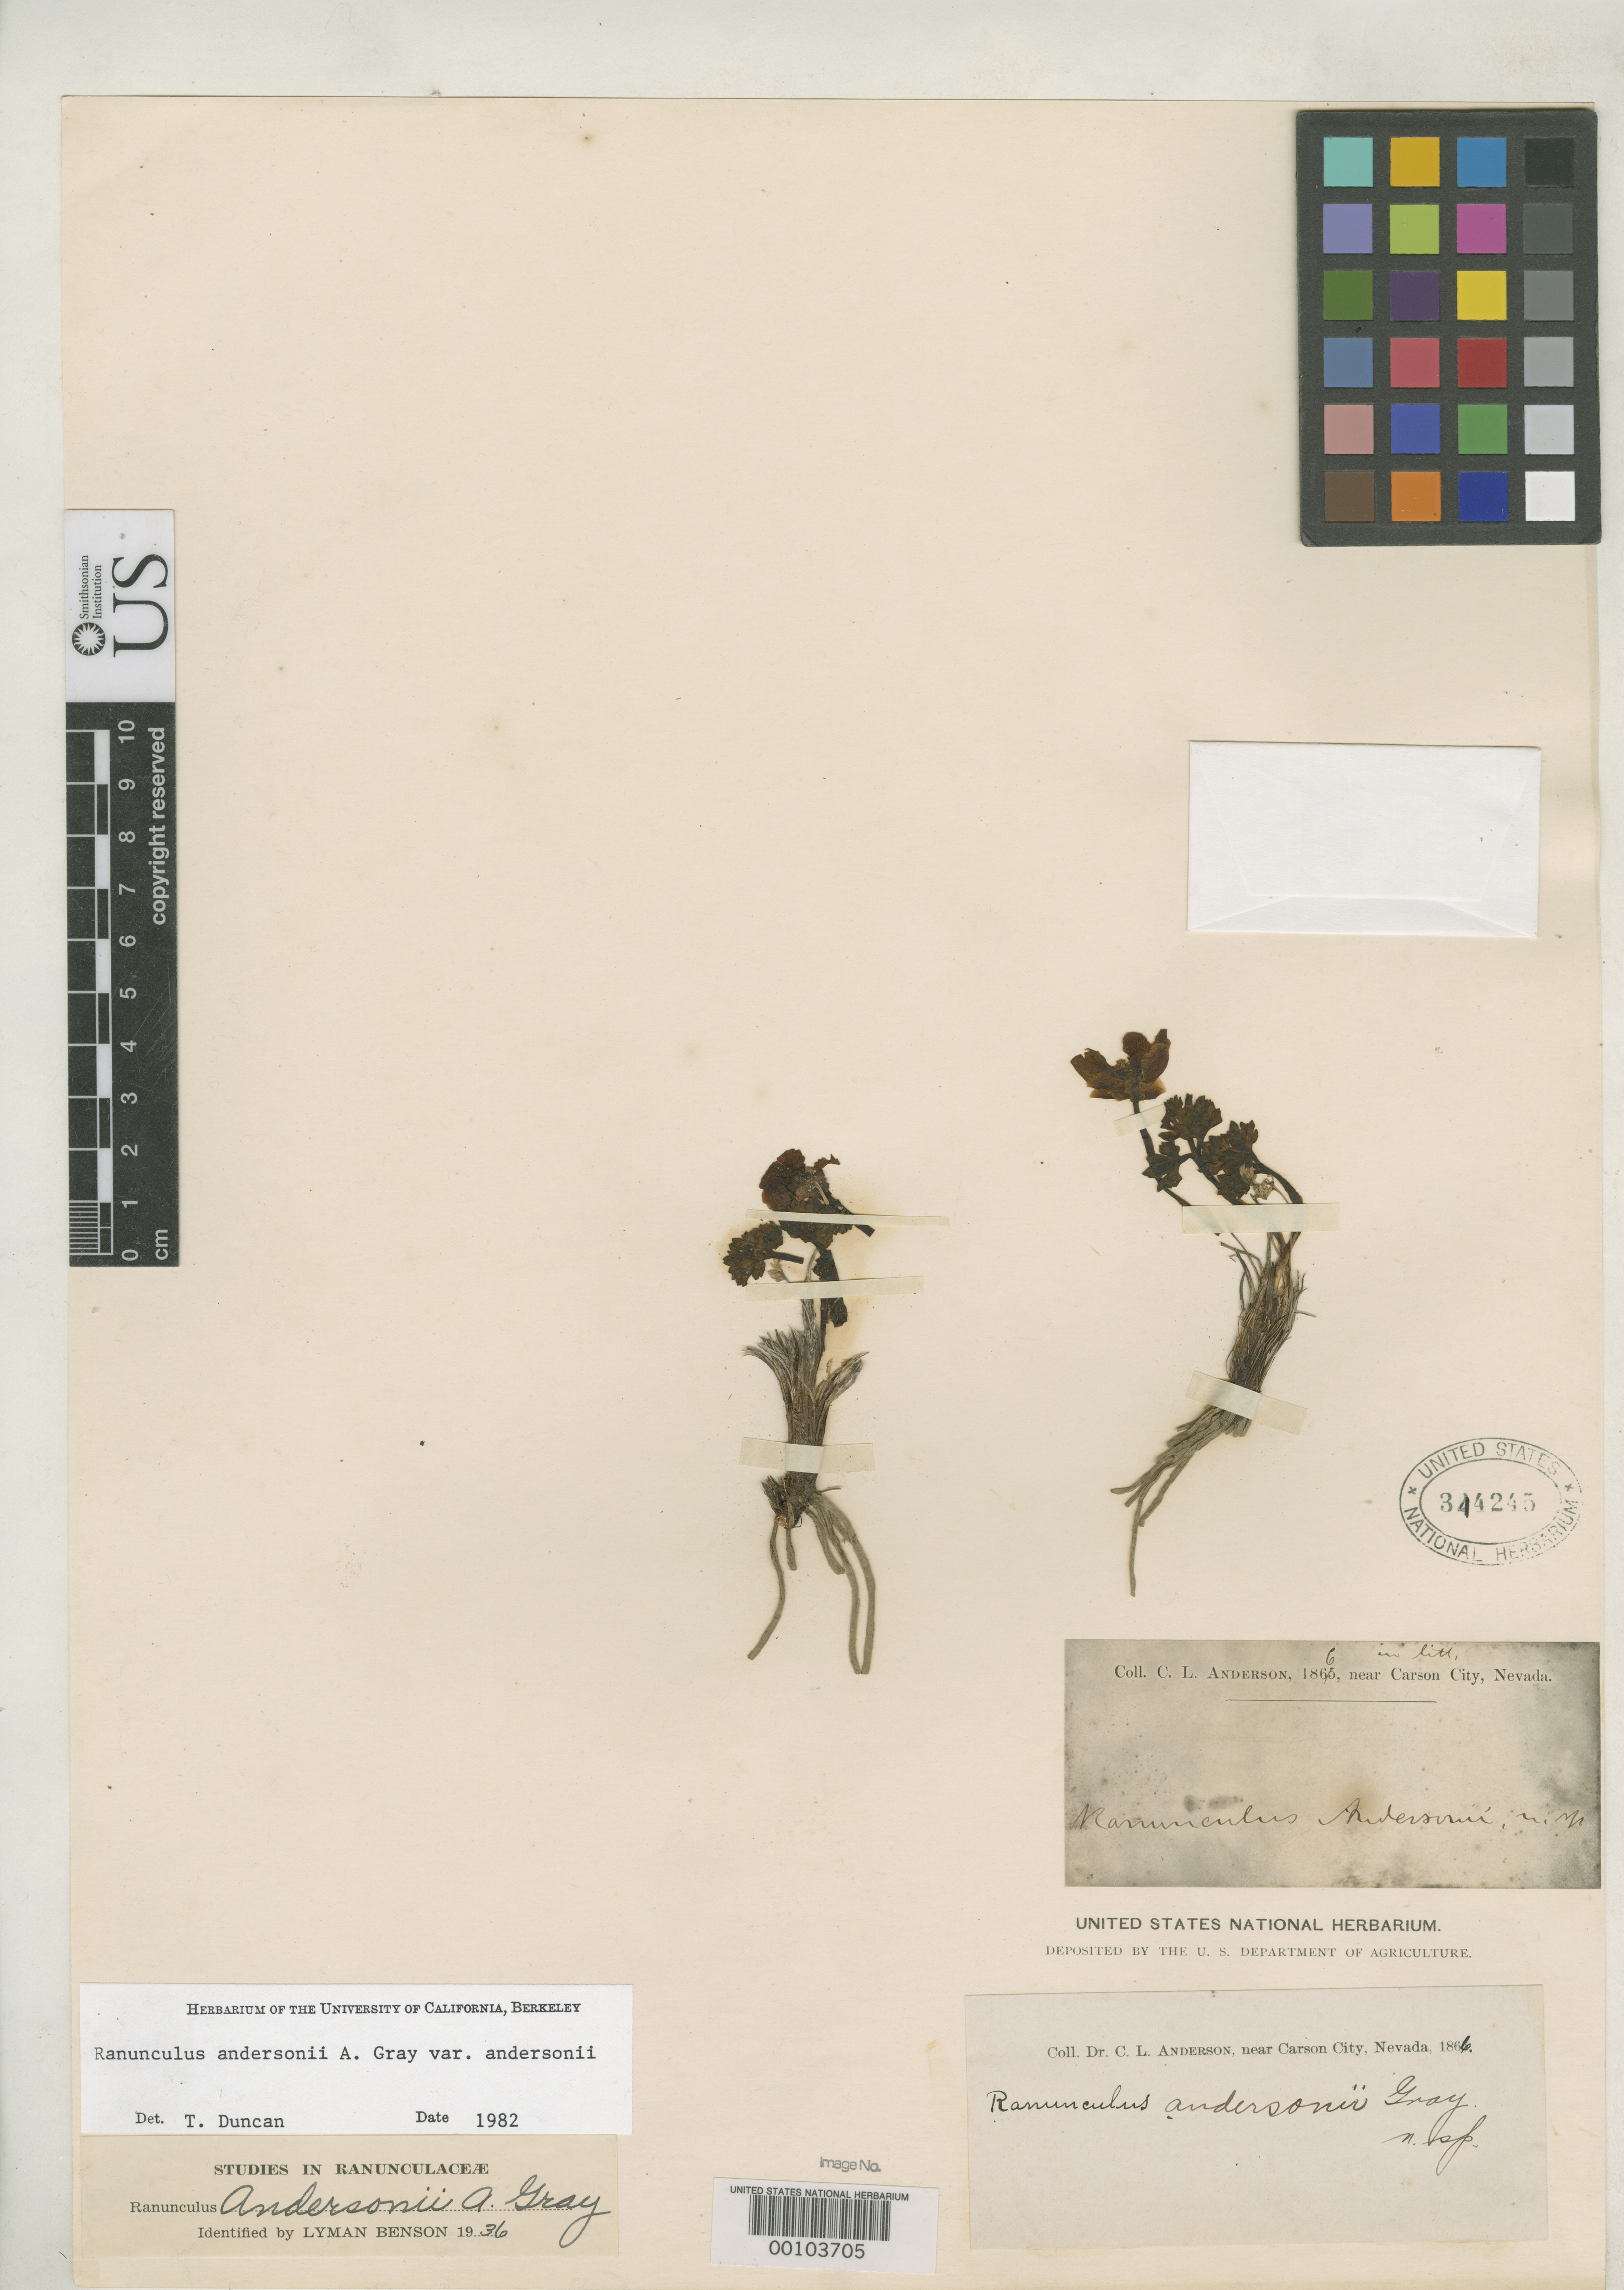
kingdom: Plantae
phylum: Tracheophyta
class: Magnoliopsida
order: Ranunculales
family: Ranunculaceae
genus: Ranunculus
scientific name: Ranunculus andersonii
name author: A. Gray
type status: Isotype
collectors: C. L. Anderson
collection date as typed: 1866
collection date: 1866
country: United States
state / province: Nevada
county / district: Ormsby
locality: Near Carson City.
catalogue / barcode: US 344245